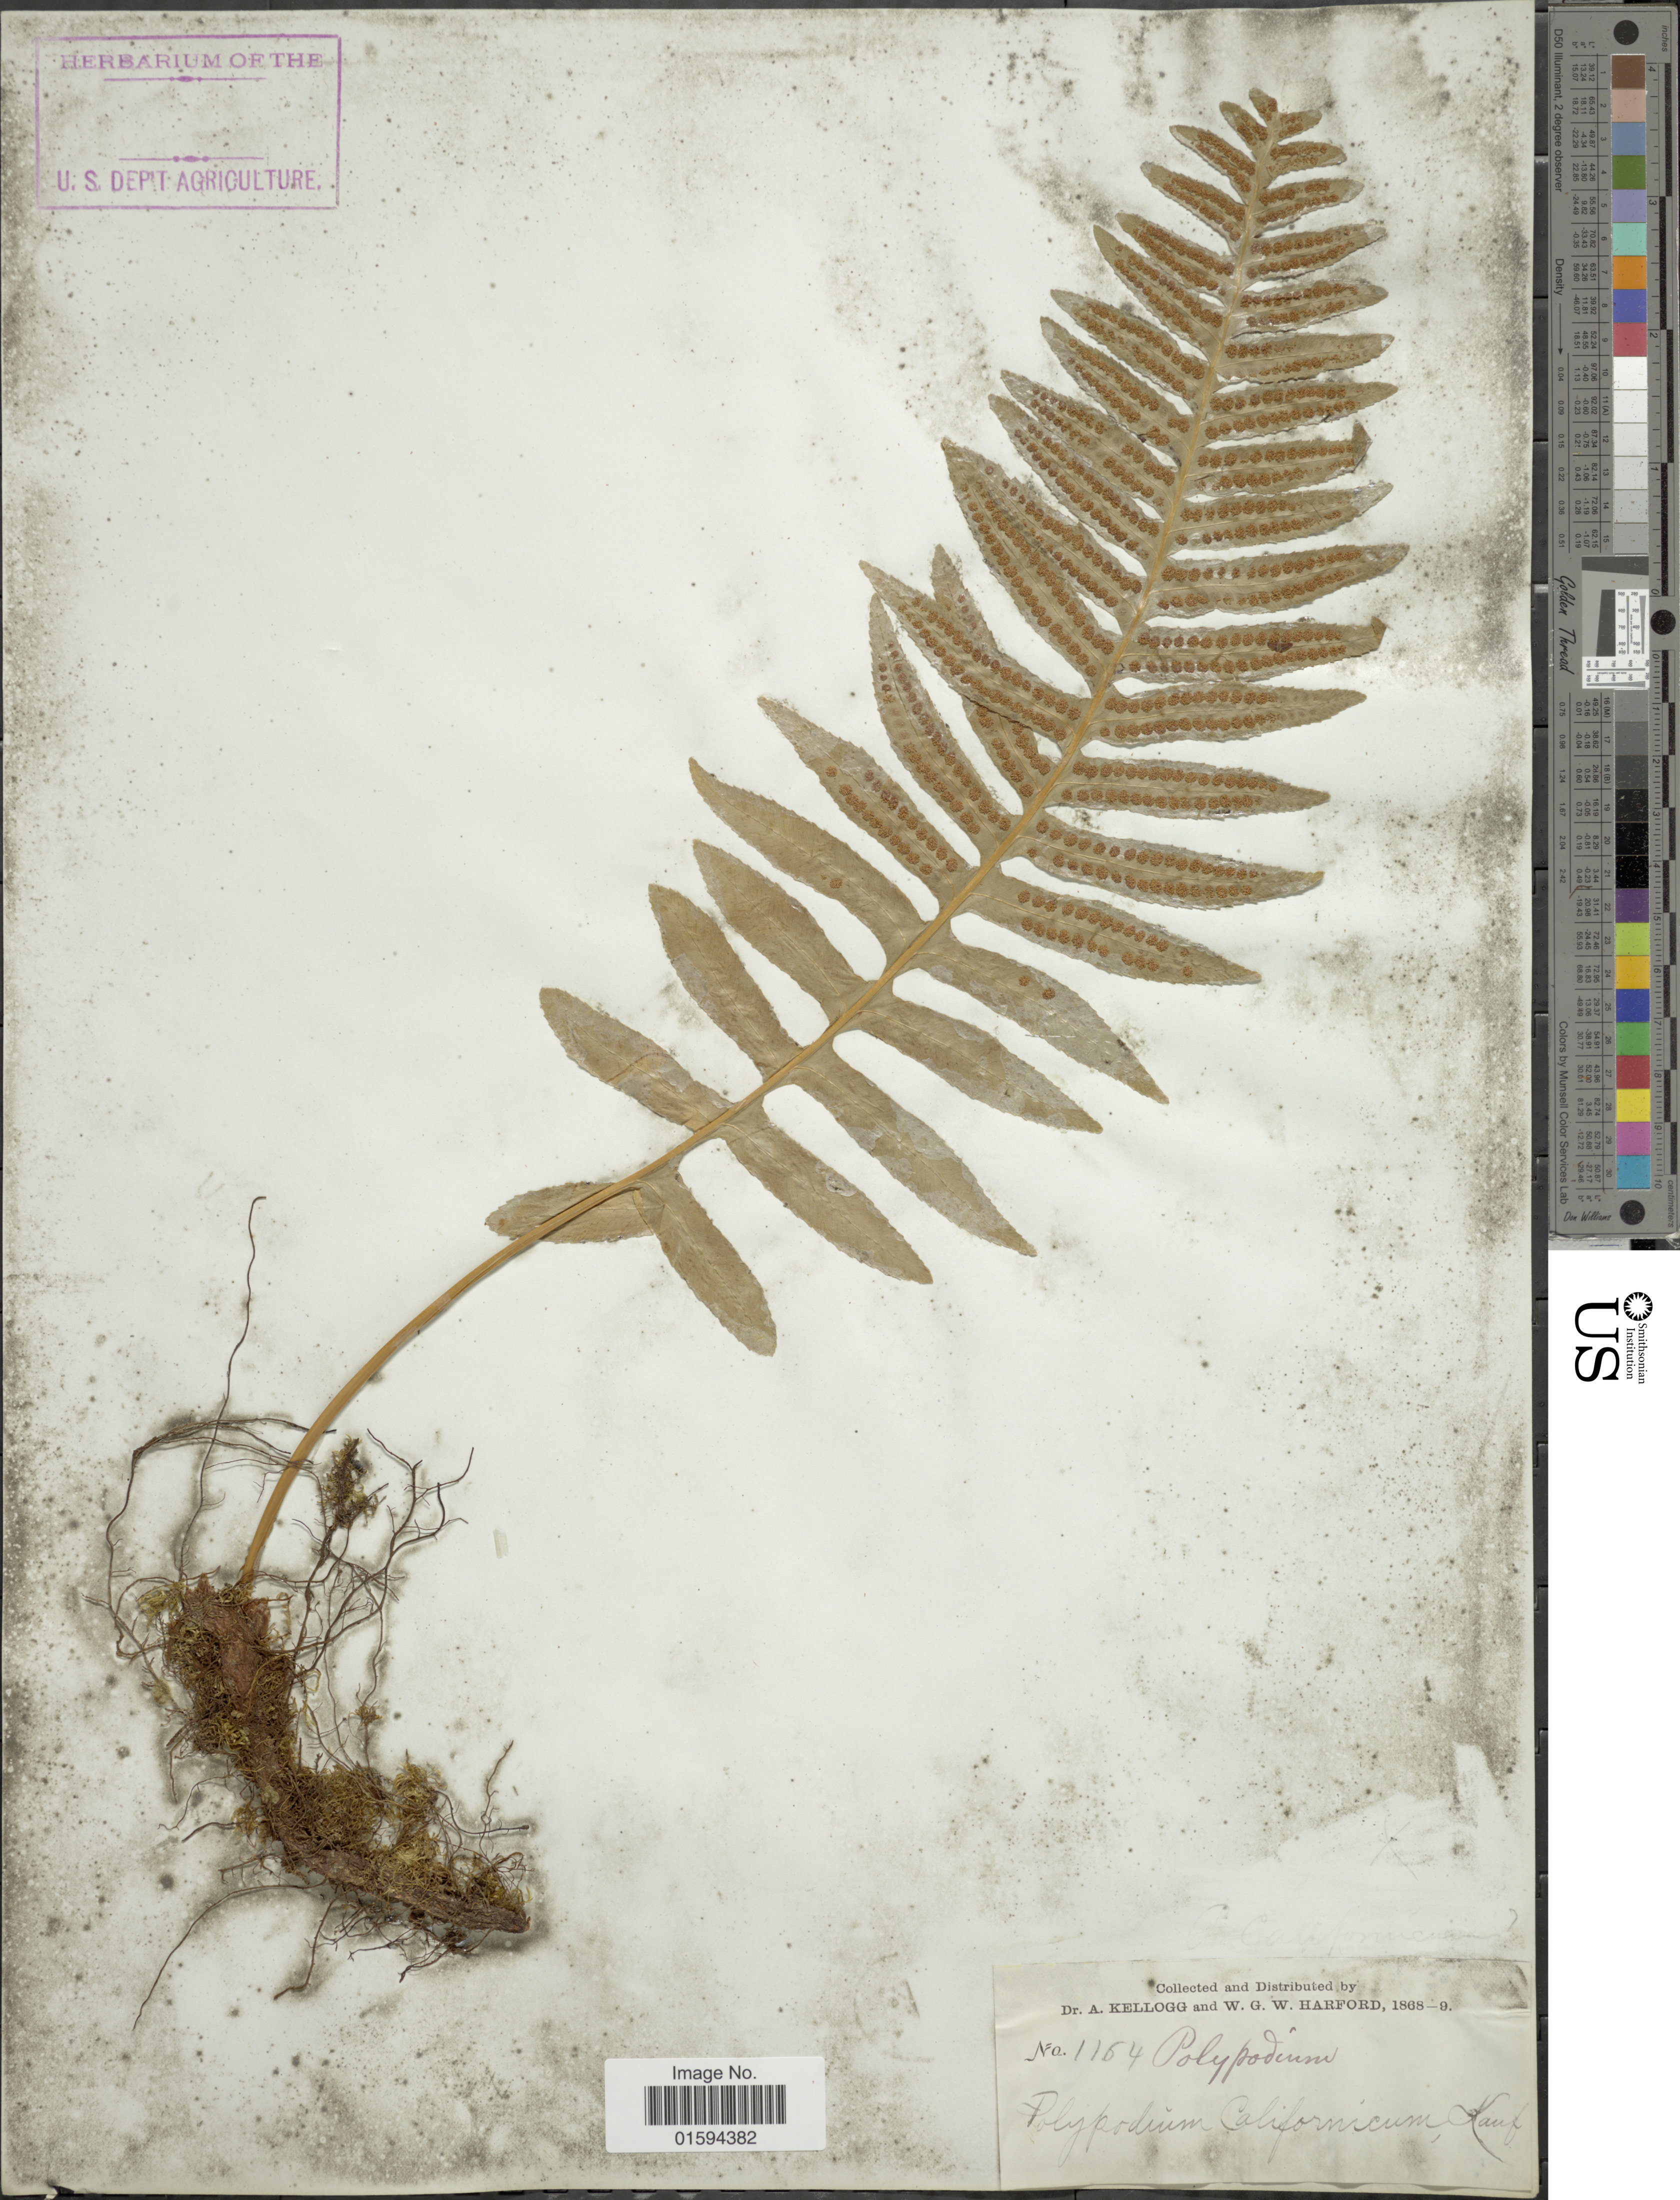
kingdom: Plantae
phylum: Tracheophyta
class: Polypodiopsida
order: Polypodiales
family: Polypodiaceae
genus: Polypodium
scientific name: Polypodium californicum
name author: Kaulf.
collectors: A. Kellog & W. G. W. Harford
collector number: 1164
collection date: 1868/1869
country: United States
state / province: California